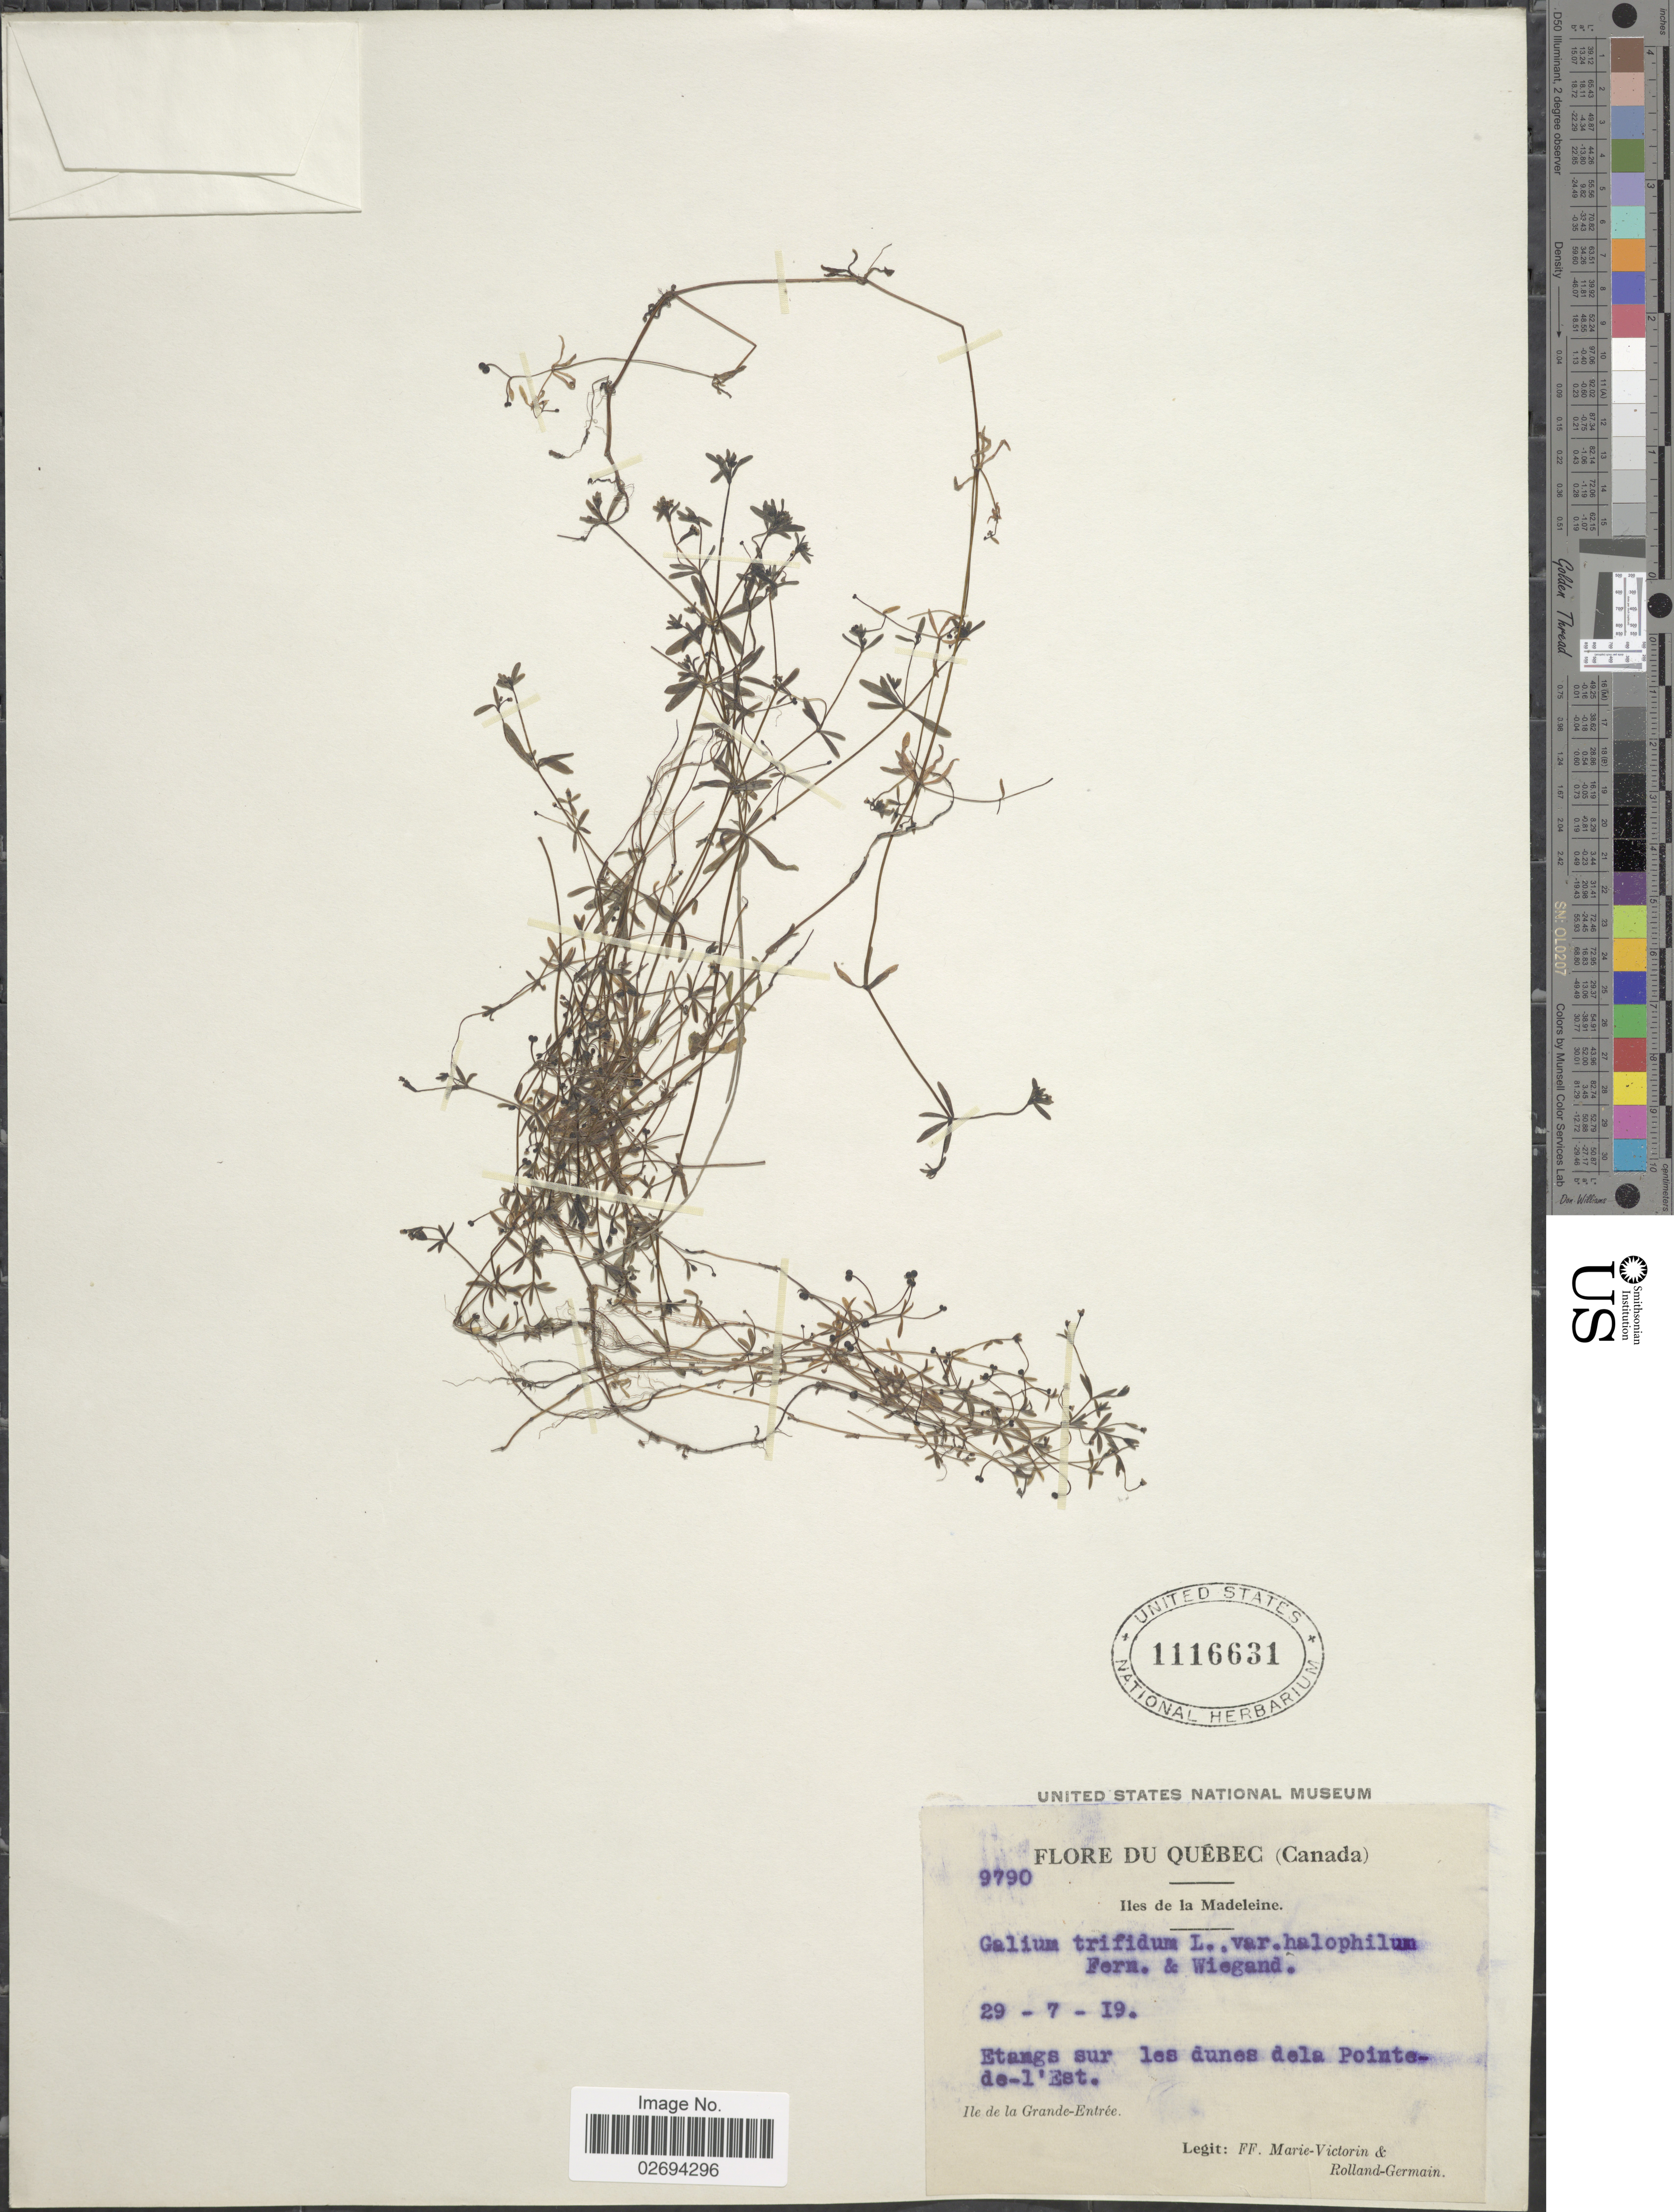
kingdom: Plantae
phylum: Tracheophyta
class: Magnoliopsida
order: Gentianales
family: Rubiaceae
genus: Galium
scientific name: Galium trifidum var. halophilum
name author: Fernald & Wiegand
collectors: F. Marie-Victorin & Rolland-Germain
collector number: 9790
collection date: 1919-07-29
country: Canada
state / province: Quebec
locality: Iles de la Madeleine. Etangs sur les dunes dela Pointe-de-l'Est. Ile de la Grande-Entrée.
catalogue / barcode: US 1116631